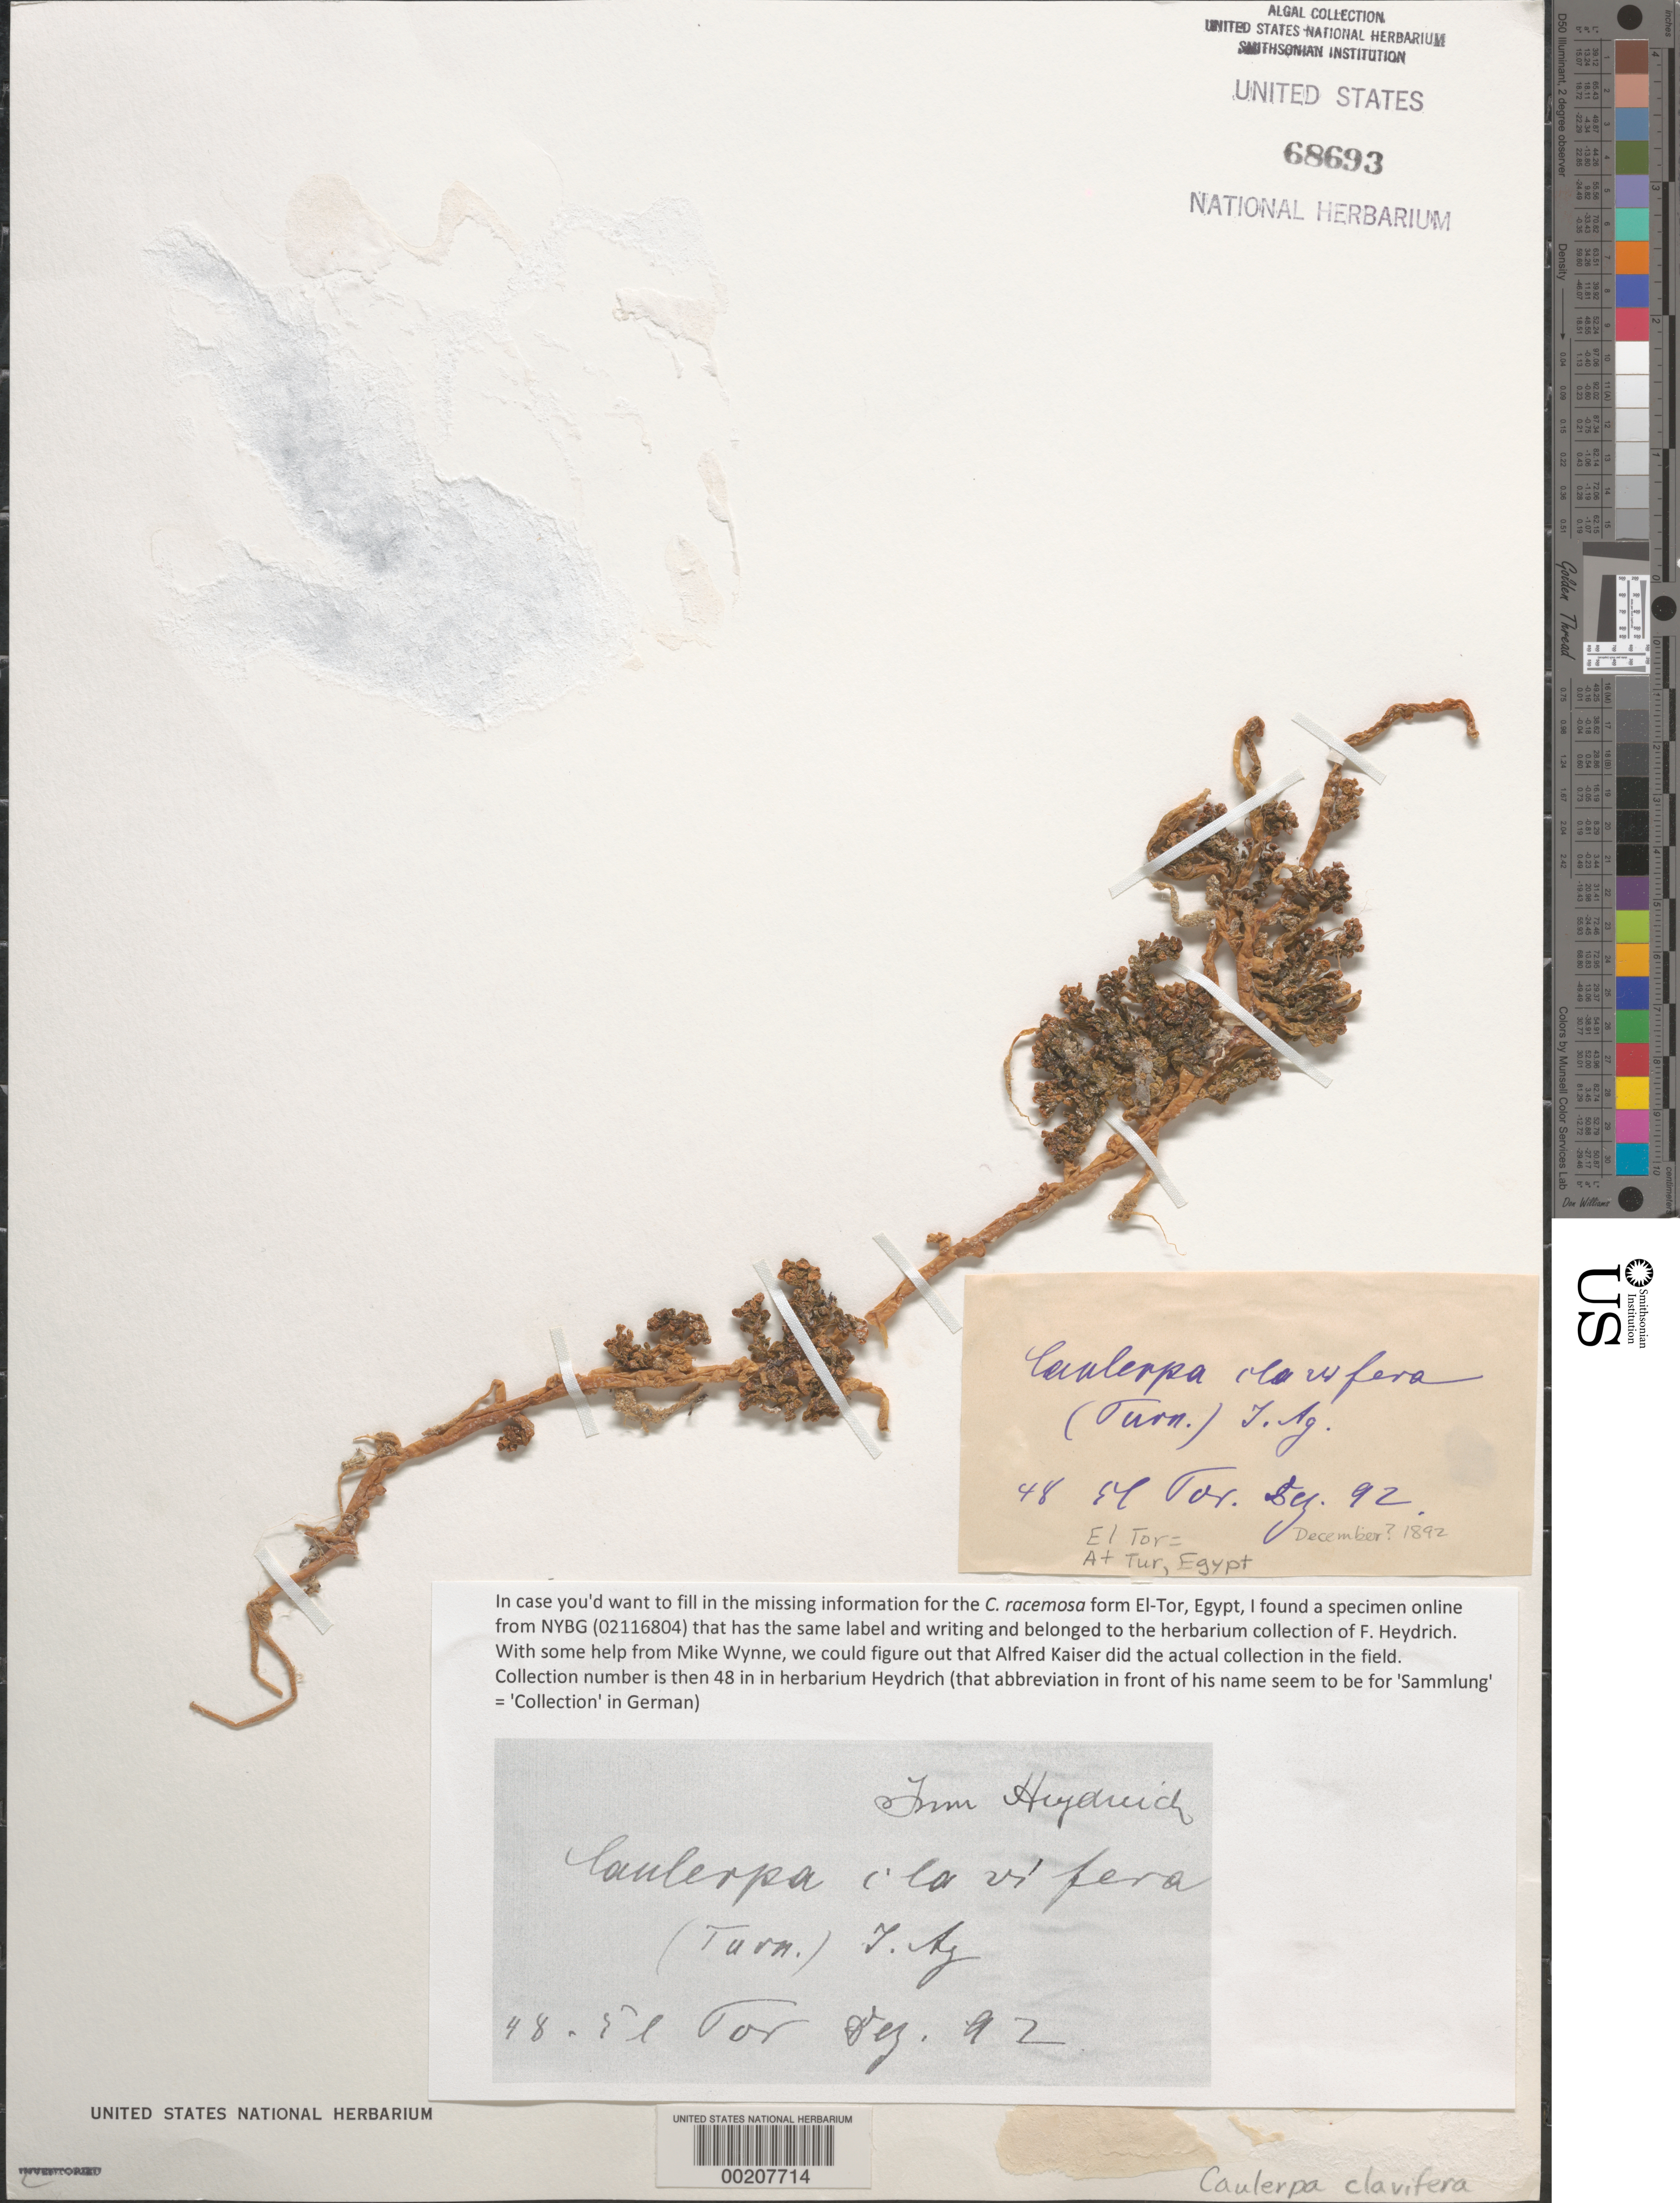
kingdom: Plantae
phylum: Chlorophyta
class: Ulvophyceae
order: Bryopsidales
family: Caulerpaceae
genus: Caulerpa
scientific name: Caulerpa racemosa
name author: (Forssk.) J. Agardh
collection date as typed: Dec 1892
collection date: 1892-12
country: Egypt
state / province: Janub Sina'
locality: At Tur (El Tor)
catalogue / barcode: US 68693